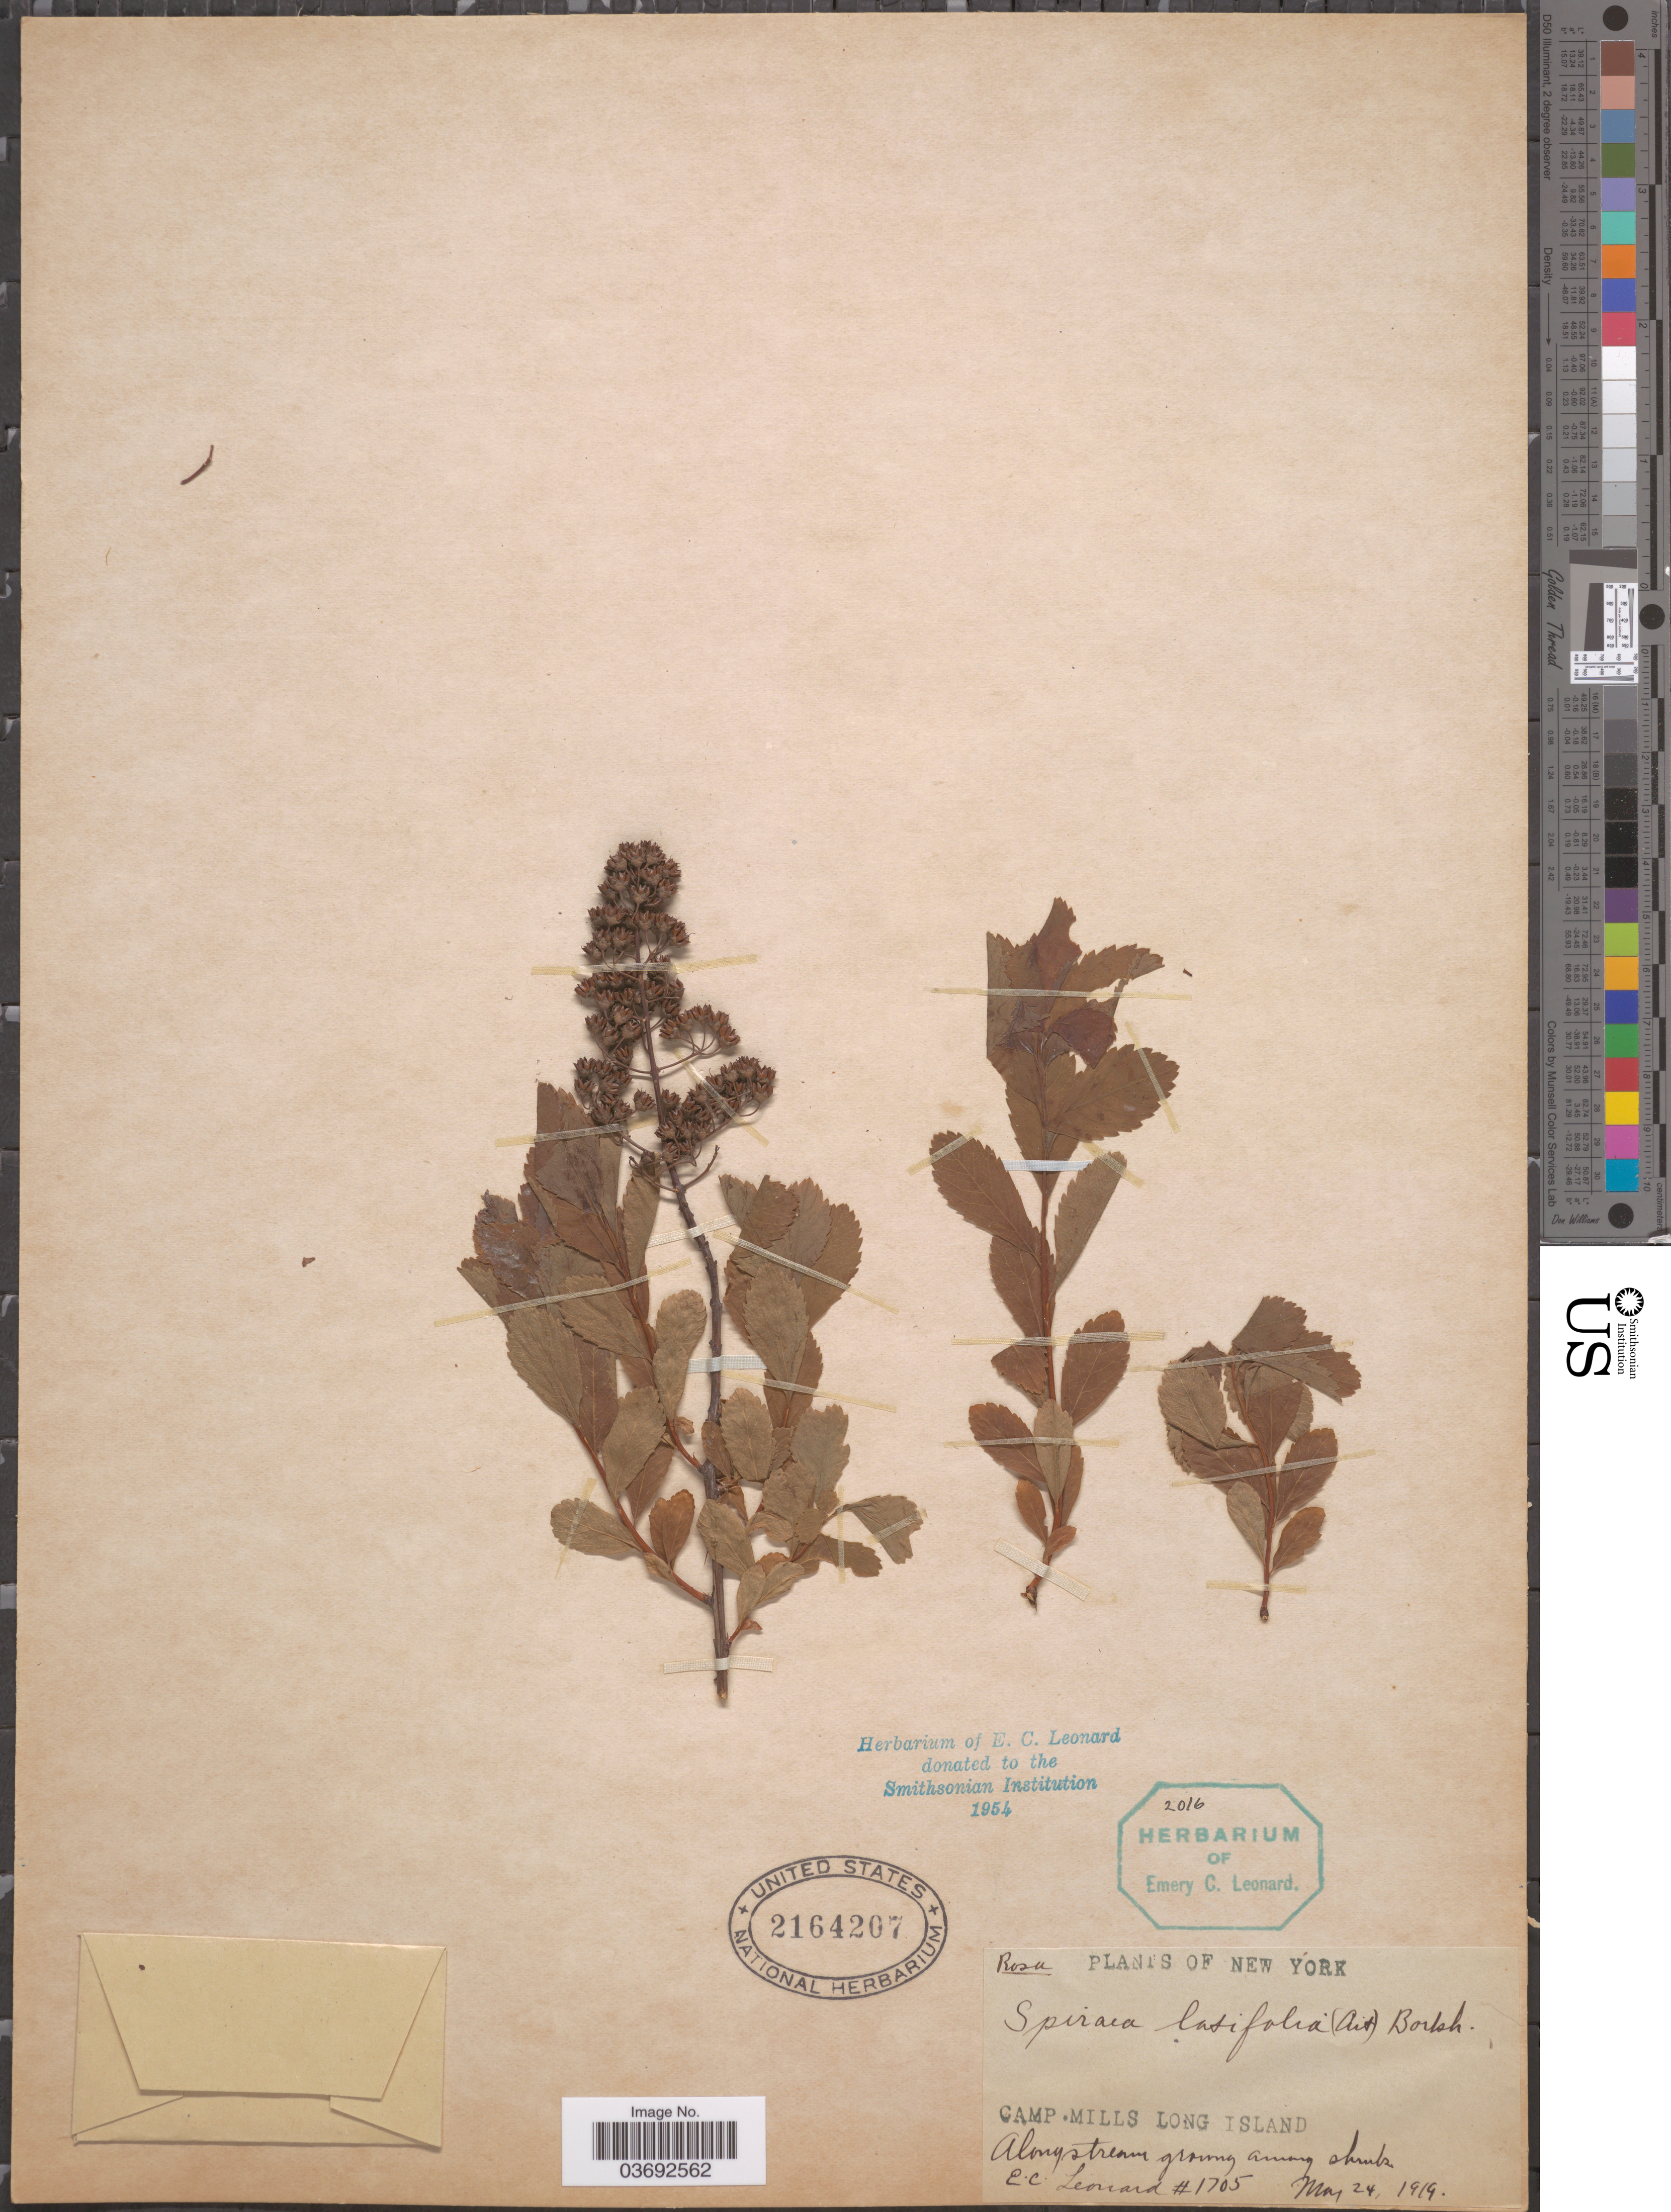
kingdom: Plantae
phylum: Tracheophyta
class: Magnoliopsida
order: Rosales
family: Rosaceae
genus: Spiraea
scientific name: Spiraea latifolia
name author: Borkh.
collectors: E. C. Leonard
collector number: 1705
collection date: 1919-05-24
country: United States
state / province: New York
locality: Camp Mills. Long Island.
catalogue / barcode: US 2164207